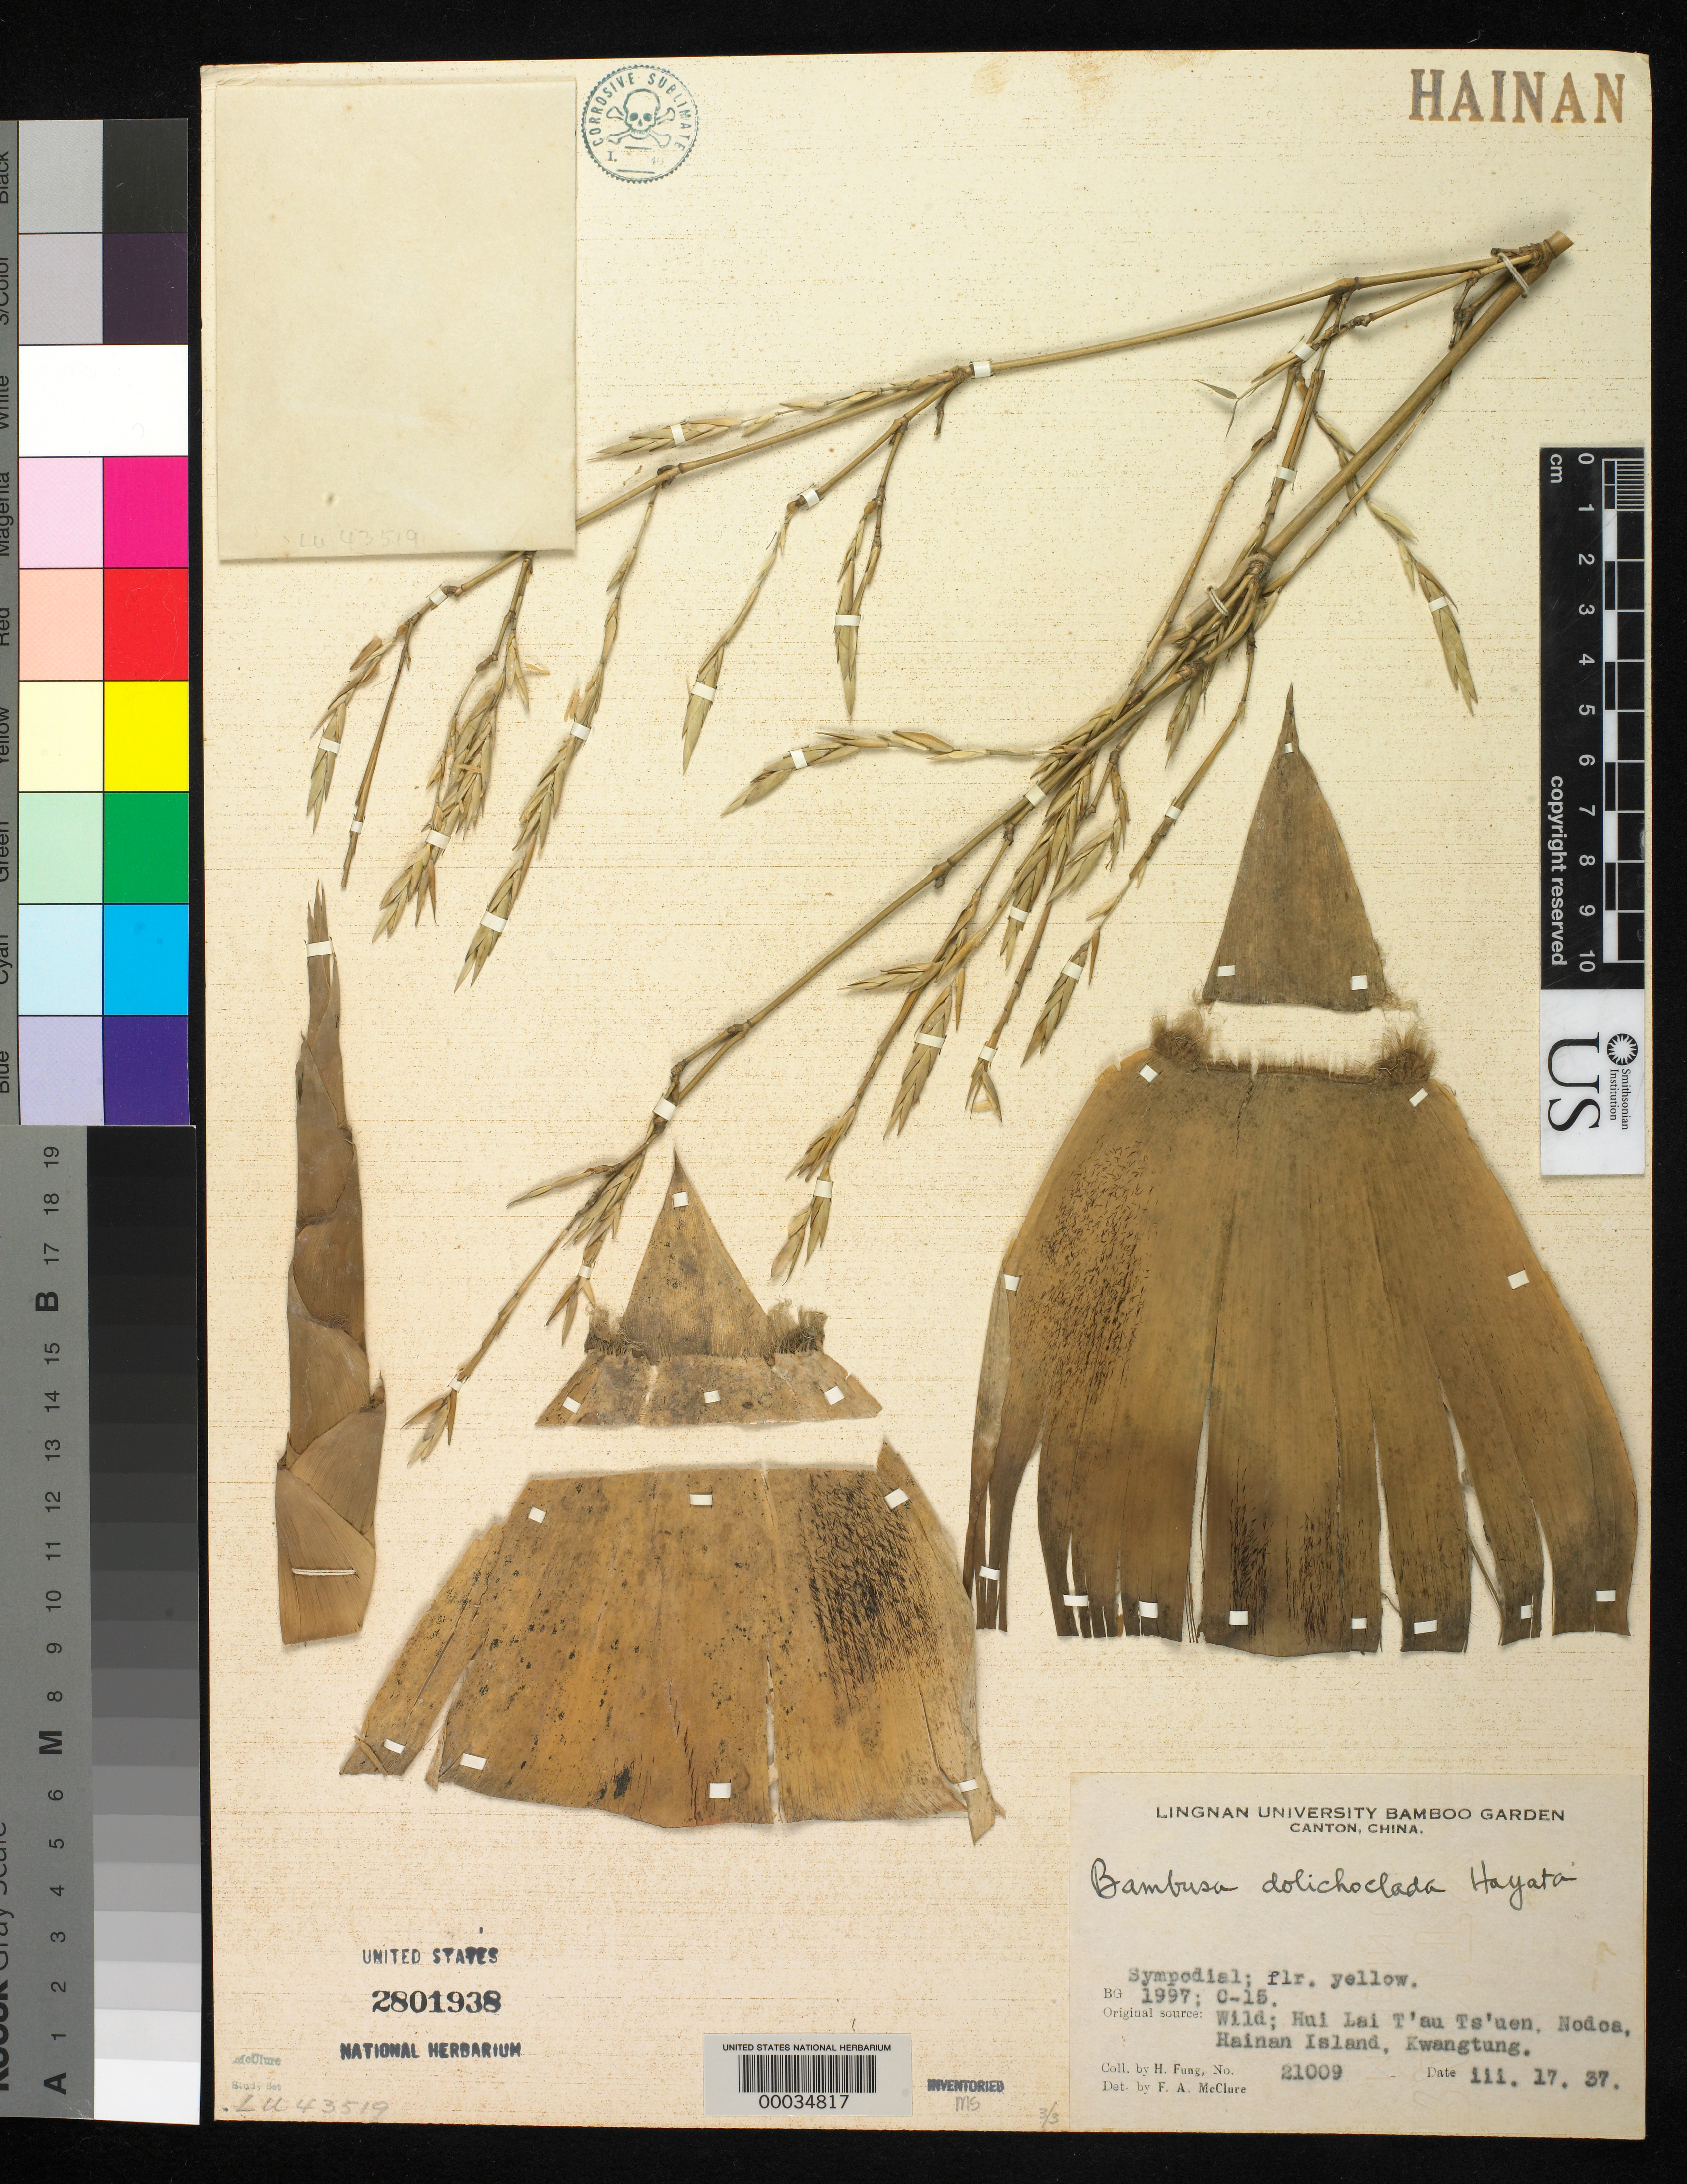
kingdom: Plantae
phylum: Tracheophyta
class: Liliopsida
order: Poales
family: Poaceae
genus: Bambusa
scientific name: Bambusa dolichoclada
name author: Hayata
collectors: H. L. Fung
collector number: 21009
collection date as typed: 17 Mar 1937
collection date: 1937-03-17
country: China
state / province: Hainan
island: Hainan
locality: Hui lai t'au ts'uen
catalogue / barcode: US 2801938